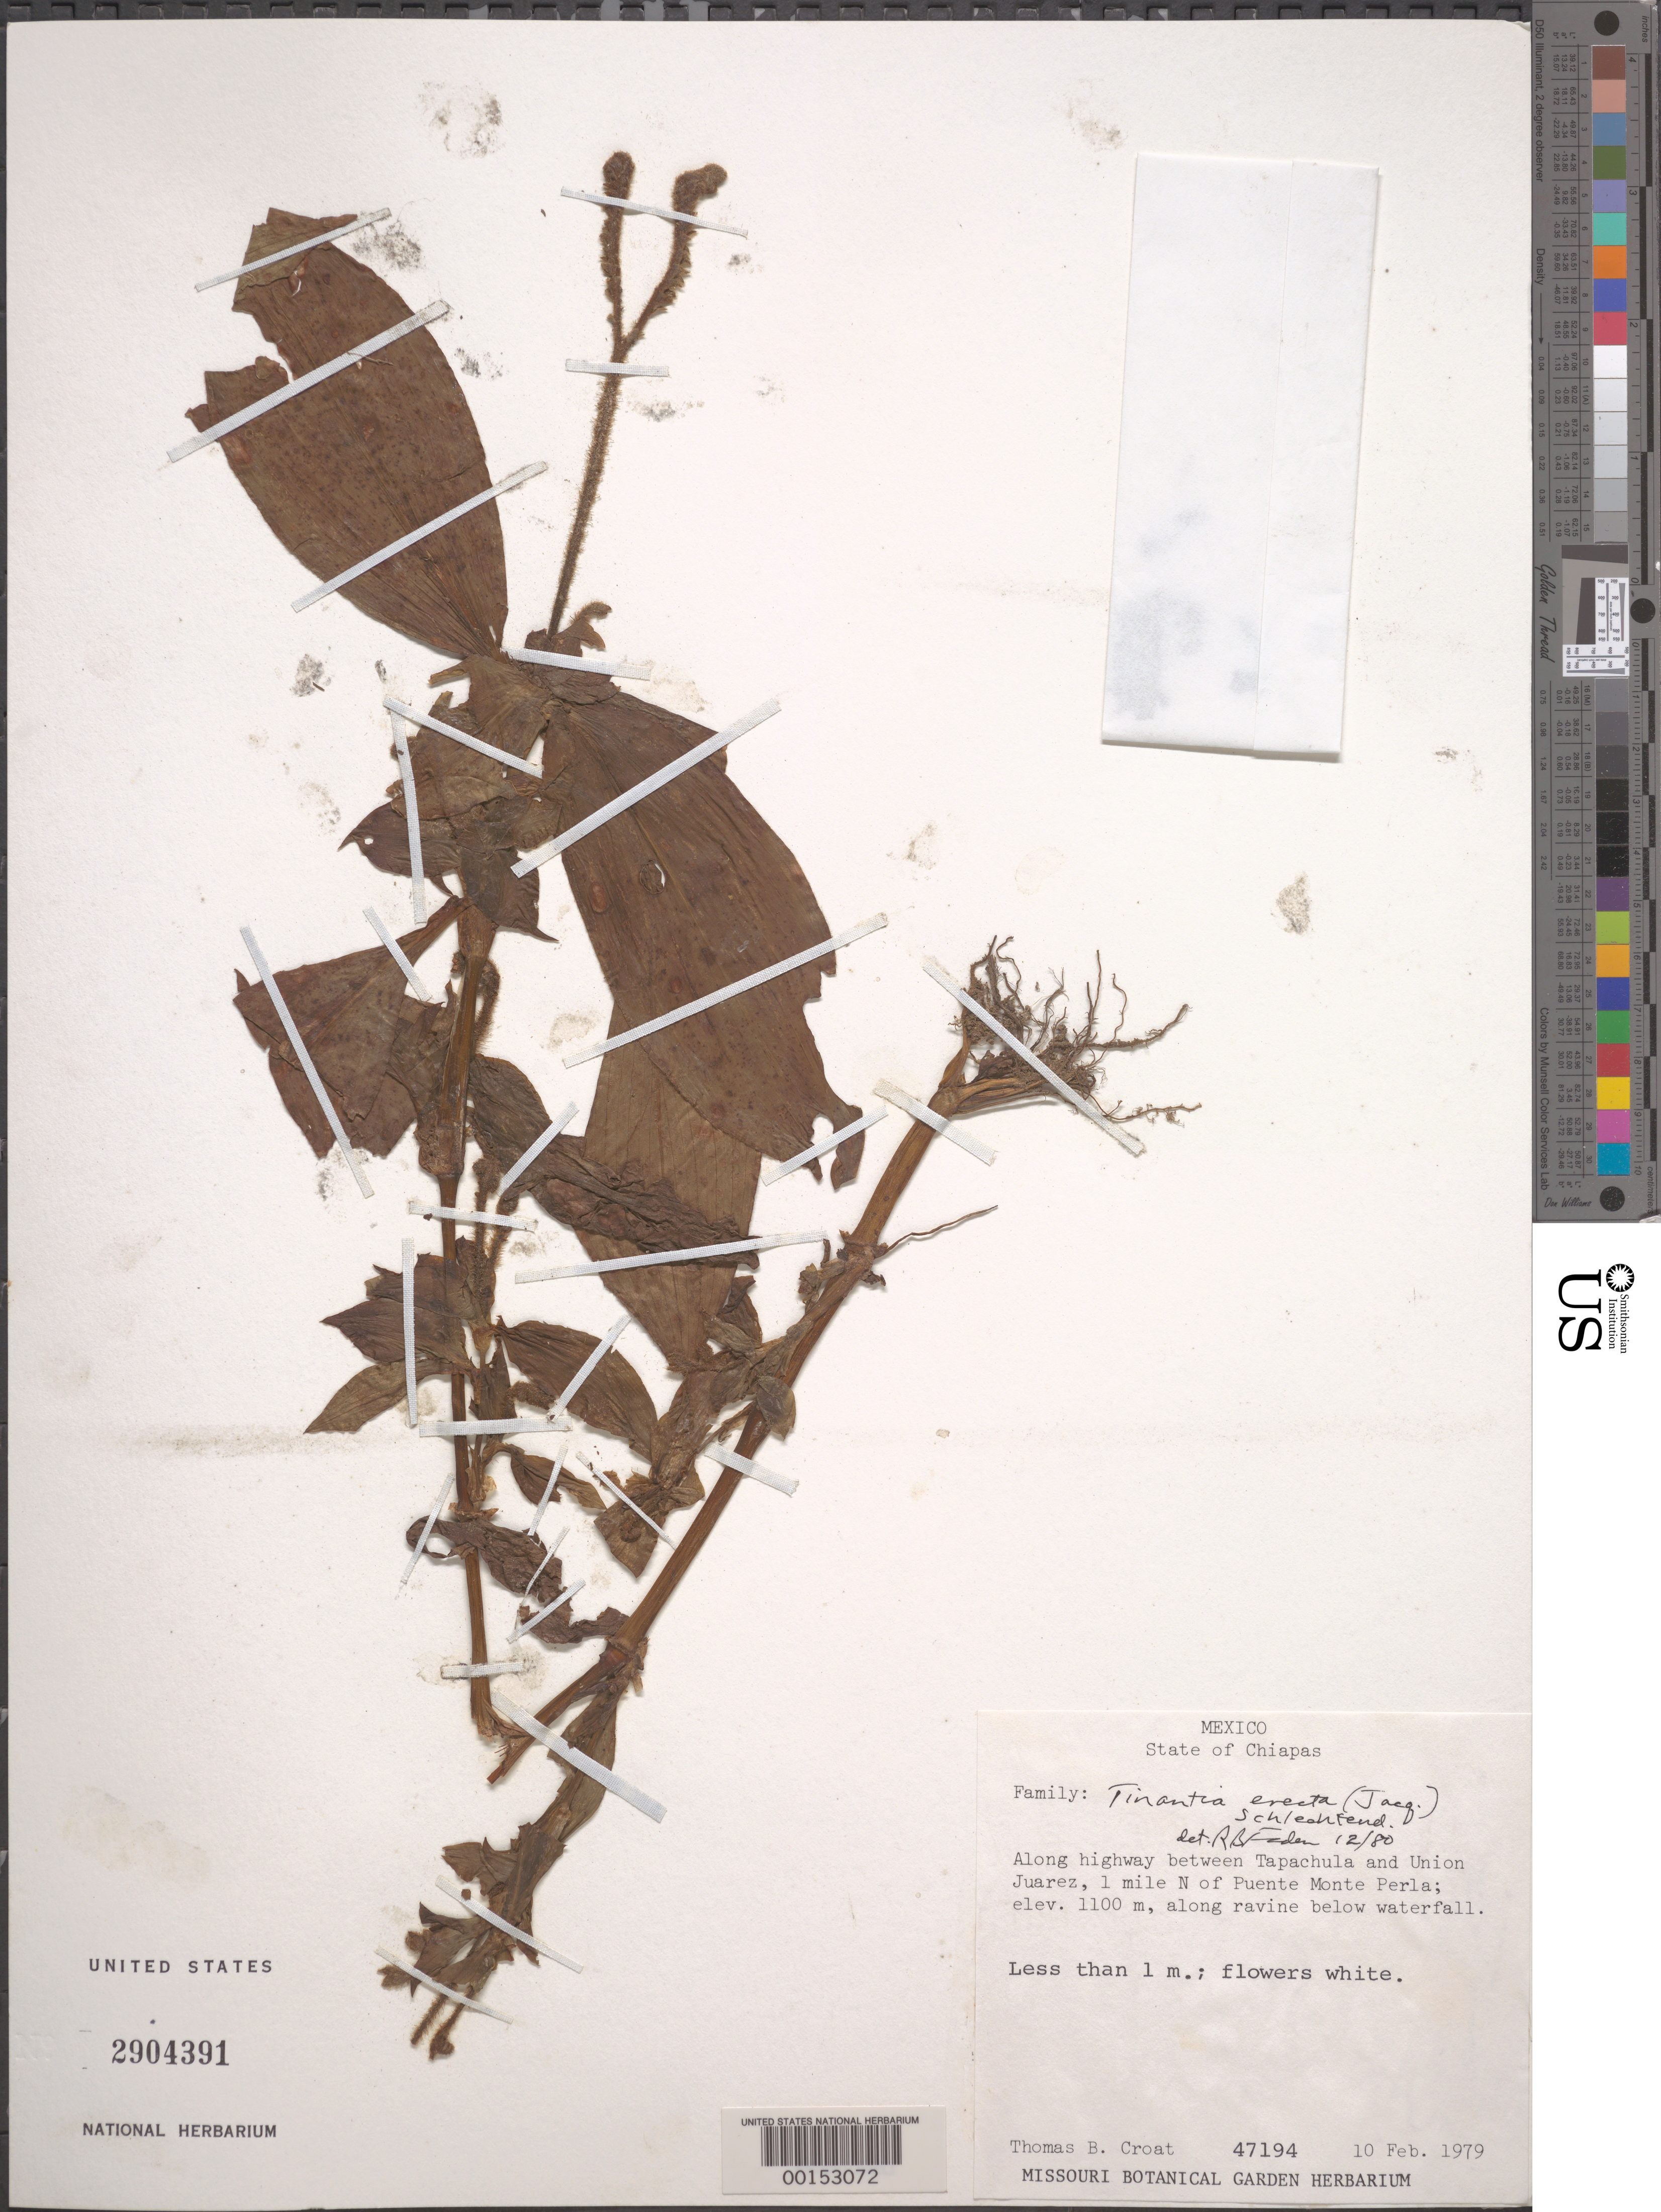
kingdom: Plantae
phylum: Tracheophyta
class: Liliopsida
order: Commelinales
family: Commelinaceae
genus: Tinantia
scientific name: Tinantia erecta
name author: (Jacq.) Fenzl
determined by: Faden, Robert B., (US), Smithsonian Institution - National Museum of Natural History (UNITED STATES)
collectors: T. B. Croat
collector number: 47194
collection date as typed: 10 Feb 1979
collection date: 1979-02-10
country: Mexico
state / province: Chiapas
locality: Highway between Tapachula and Union Juarez, N of Puente Monte Perla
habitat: Ravine below waterfall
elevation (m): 1100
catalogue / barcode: US 2904391